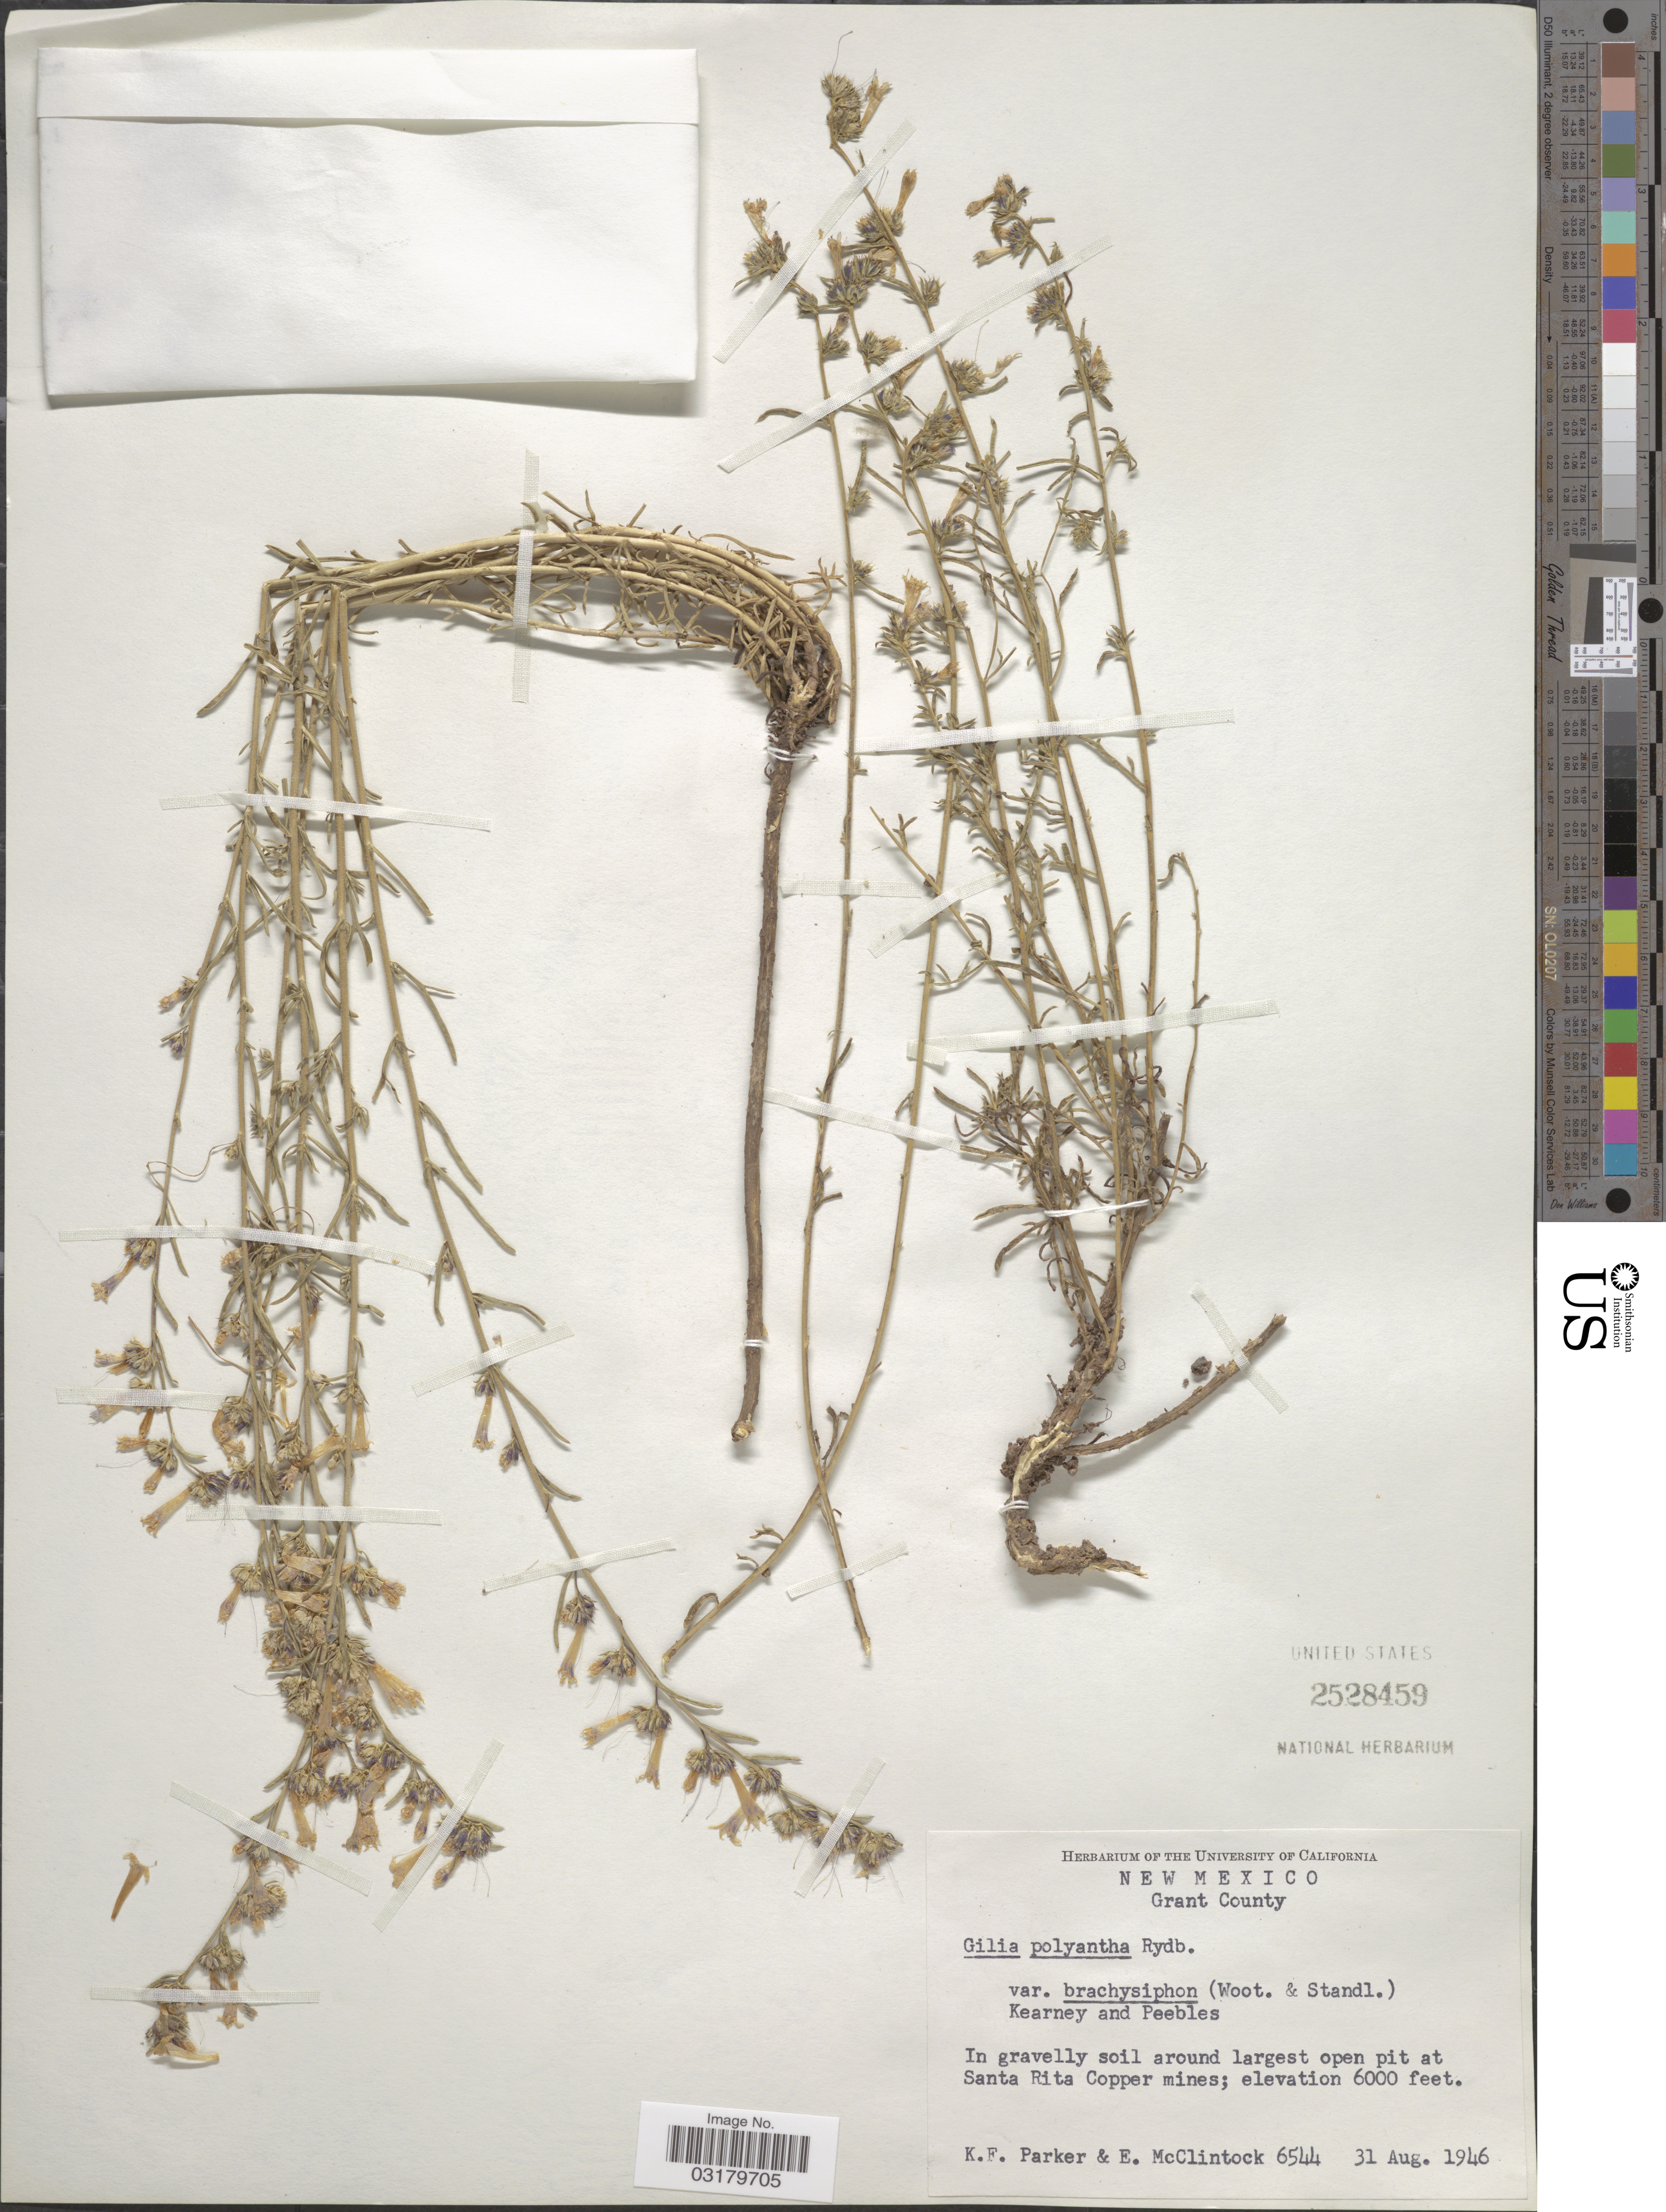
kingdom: Plantae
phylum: Tracheophyta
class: Magnoliopsida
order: Ericales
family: Polemoniaceae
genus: Ipomopsis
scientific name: Ipomopsis multiflora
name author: (Nutt.) V.E. Grant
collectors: K. F. Parker & E. McClintock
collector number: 6544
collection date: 1946-08-31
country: United States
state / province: New Mexico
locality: Grant County. In gravelly soil around largest open pit at Santa Rita Copper mines.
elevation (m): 1829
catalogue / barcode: US 2528459